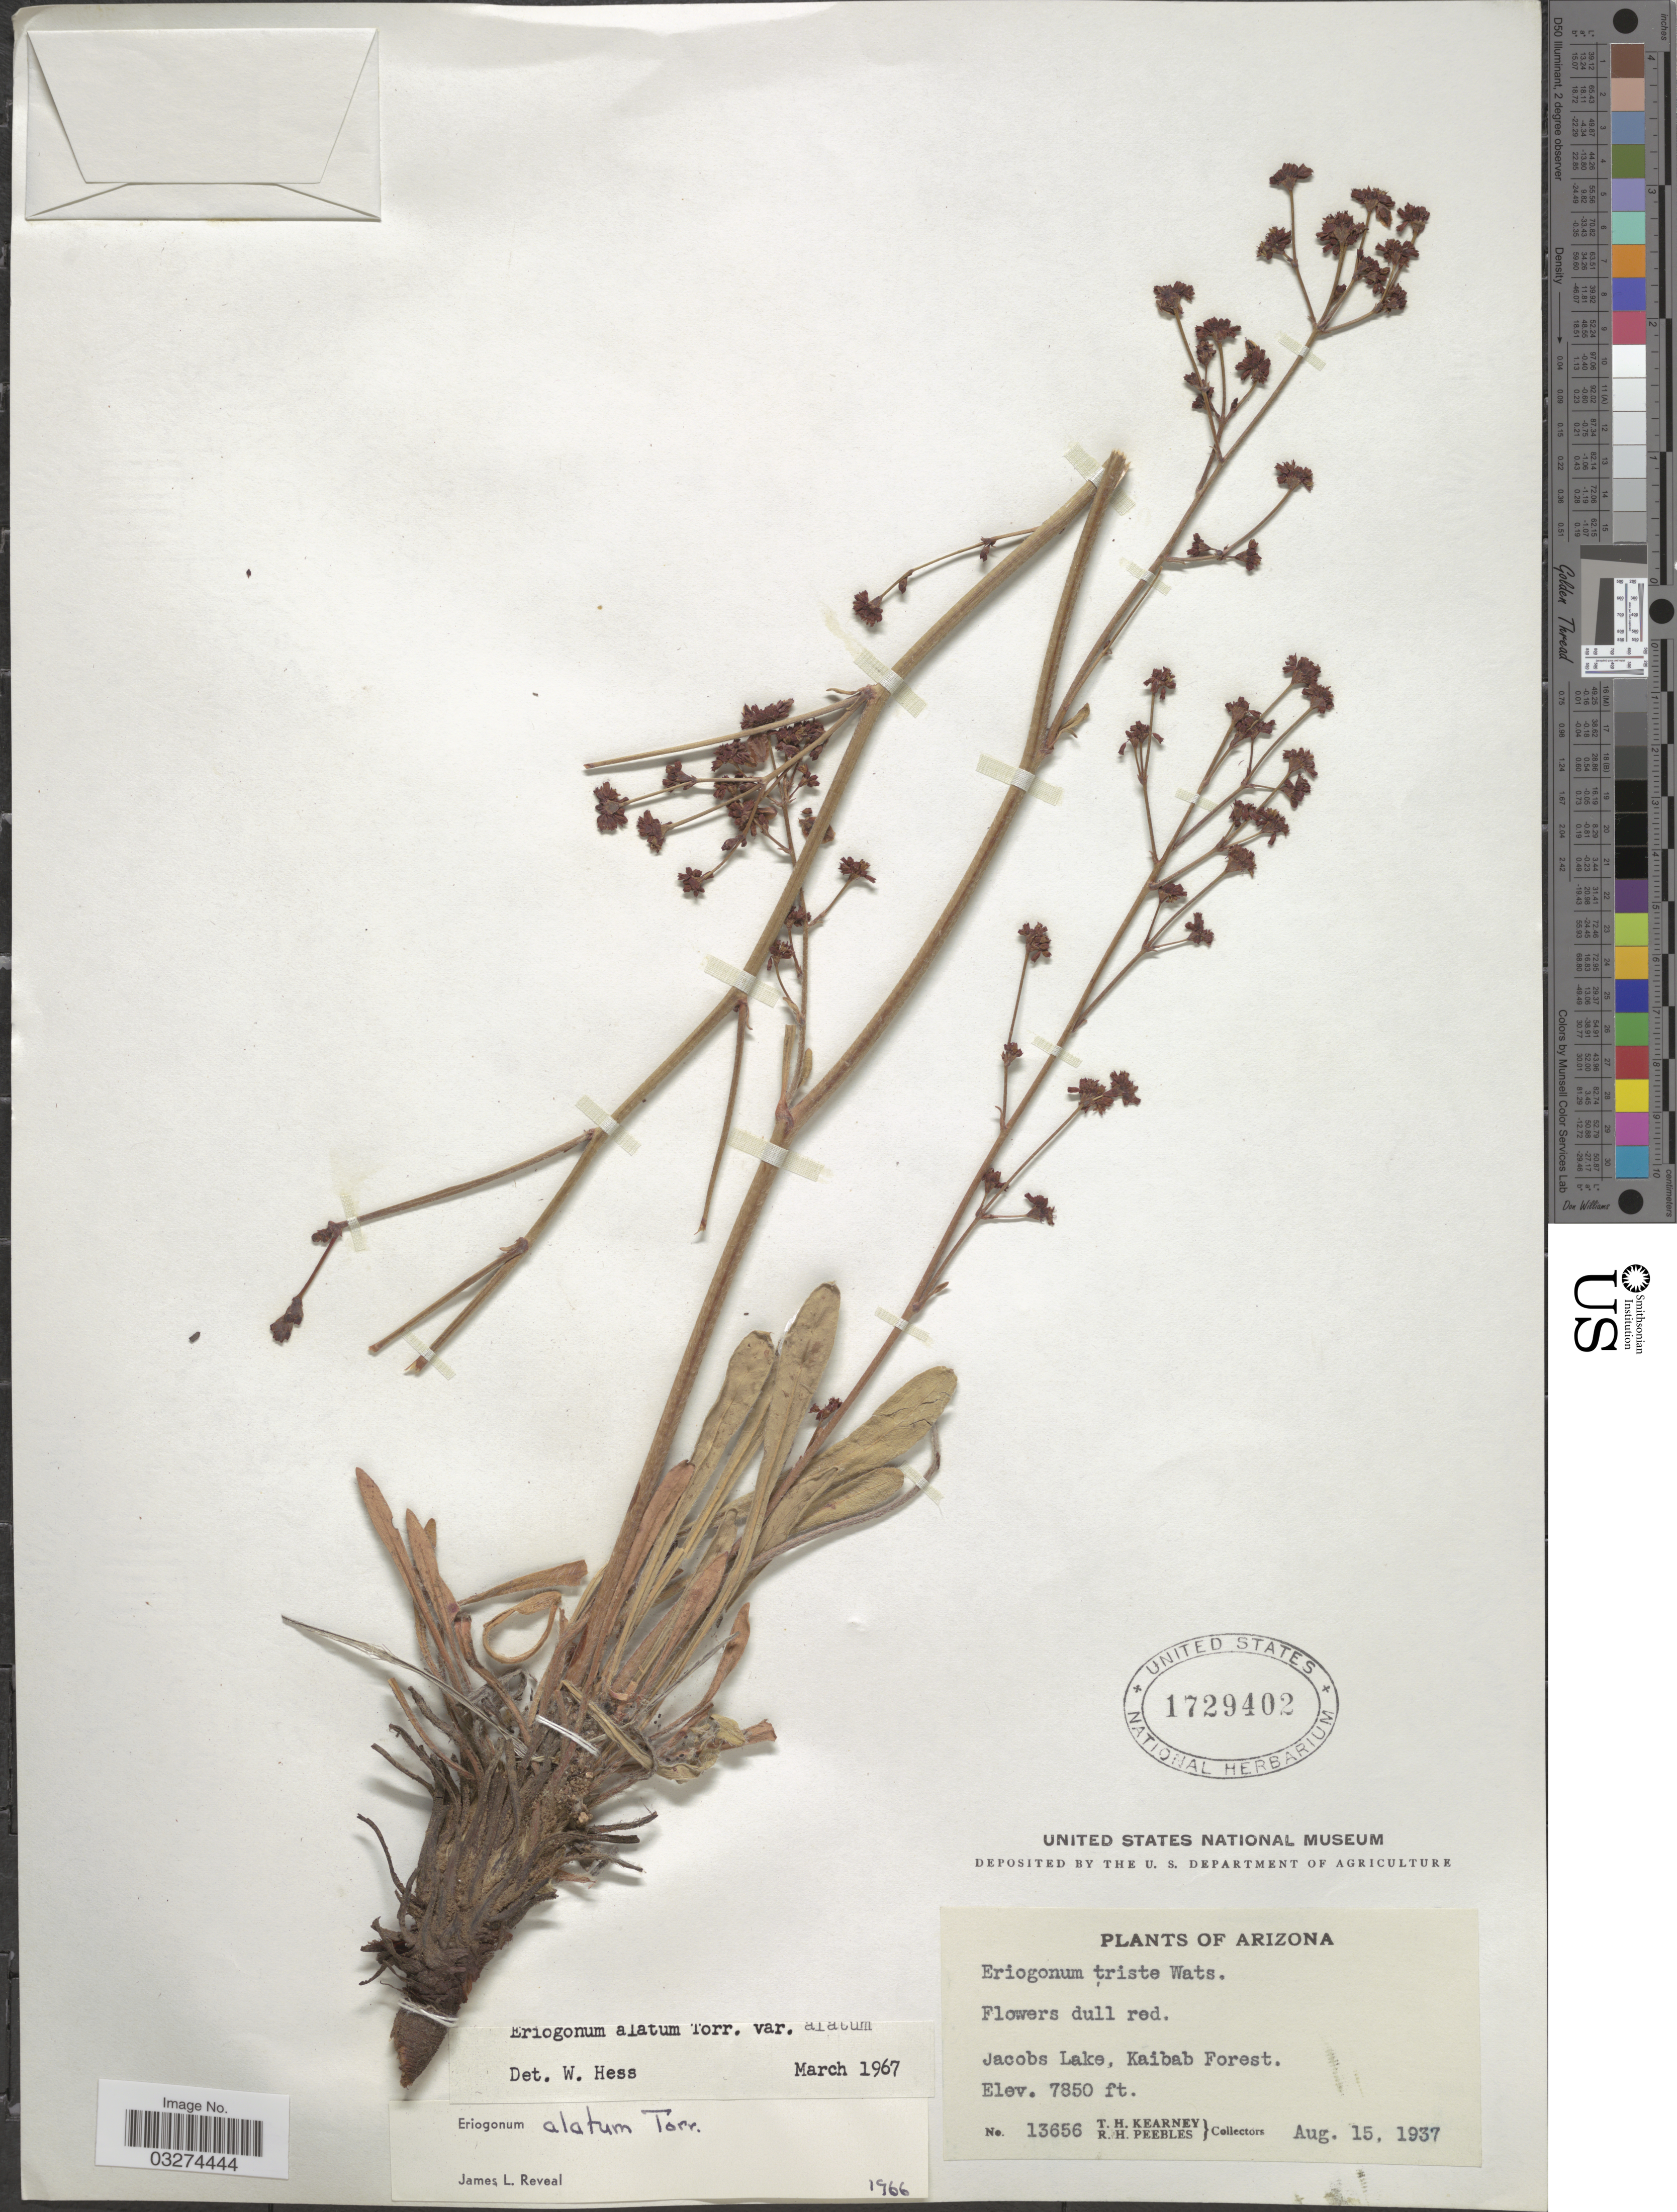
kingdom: Plantae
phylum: Tracheophyta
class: Magnoliopsida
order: Caryophyllales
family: Polygonaceae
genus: Eriogonum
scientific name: Eriogonum alatum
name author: Torr.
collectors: T. H. Kearney & R. H. Peebles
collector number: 13656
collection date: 1937-08-15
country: United States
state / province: Arizona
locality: Jacobs Lake, Kaibab Forest.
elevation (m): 2393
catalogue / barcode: US 1729402